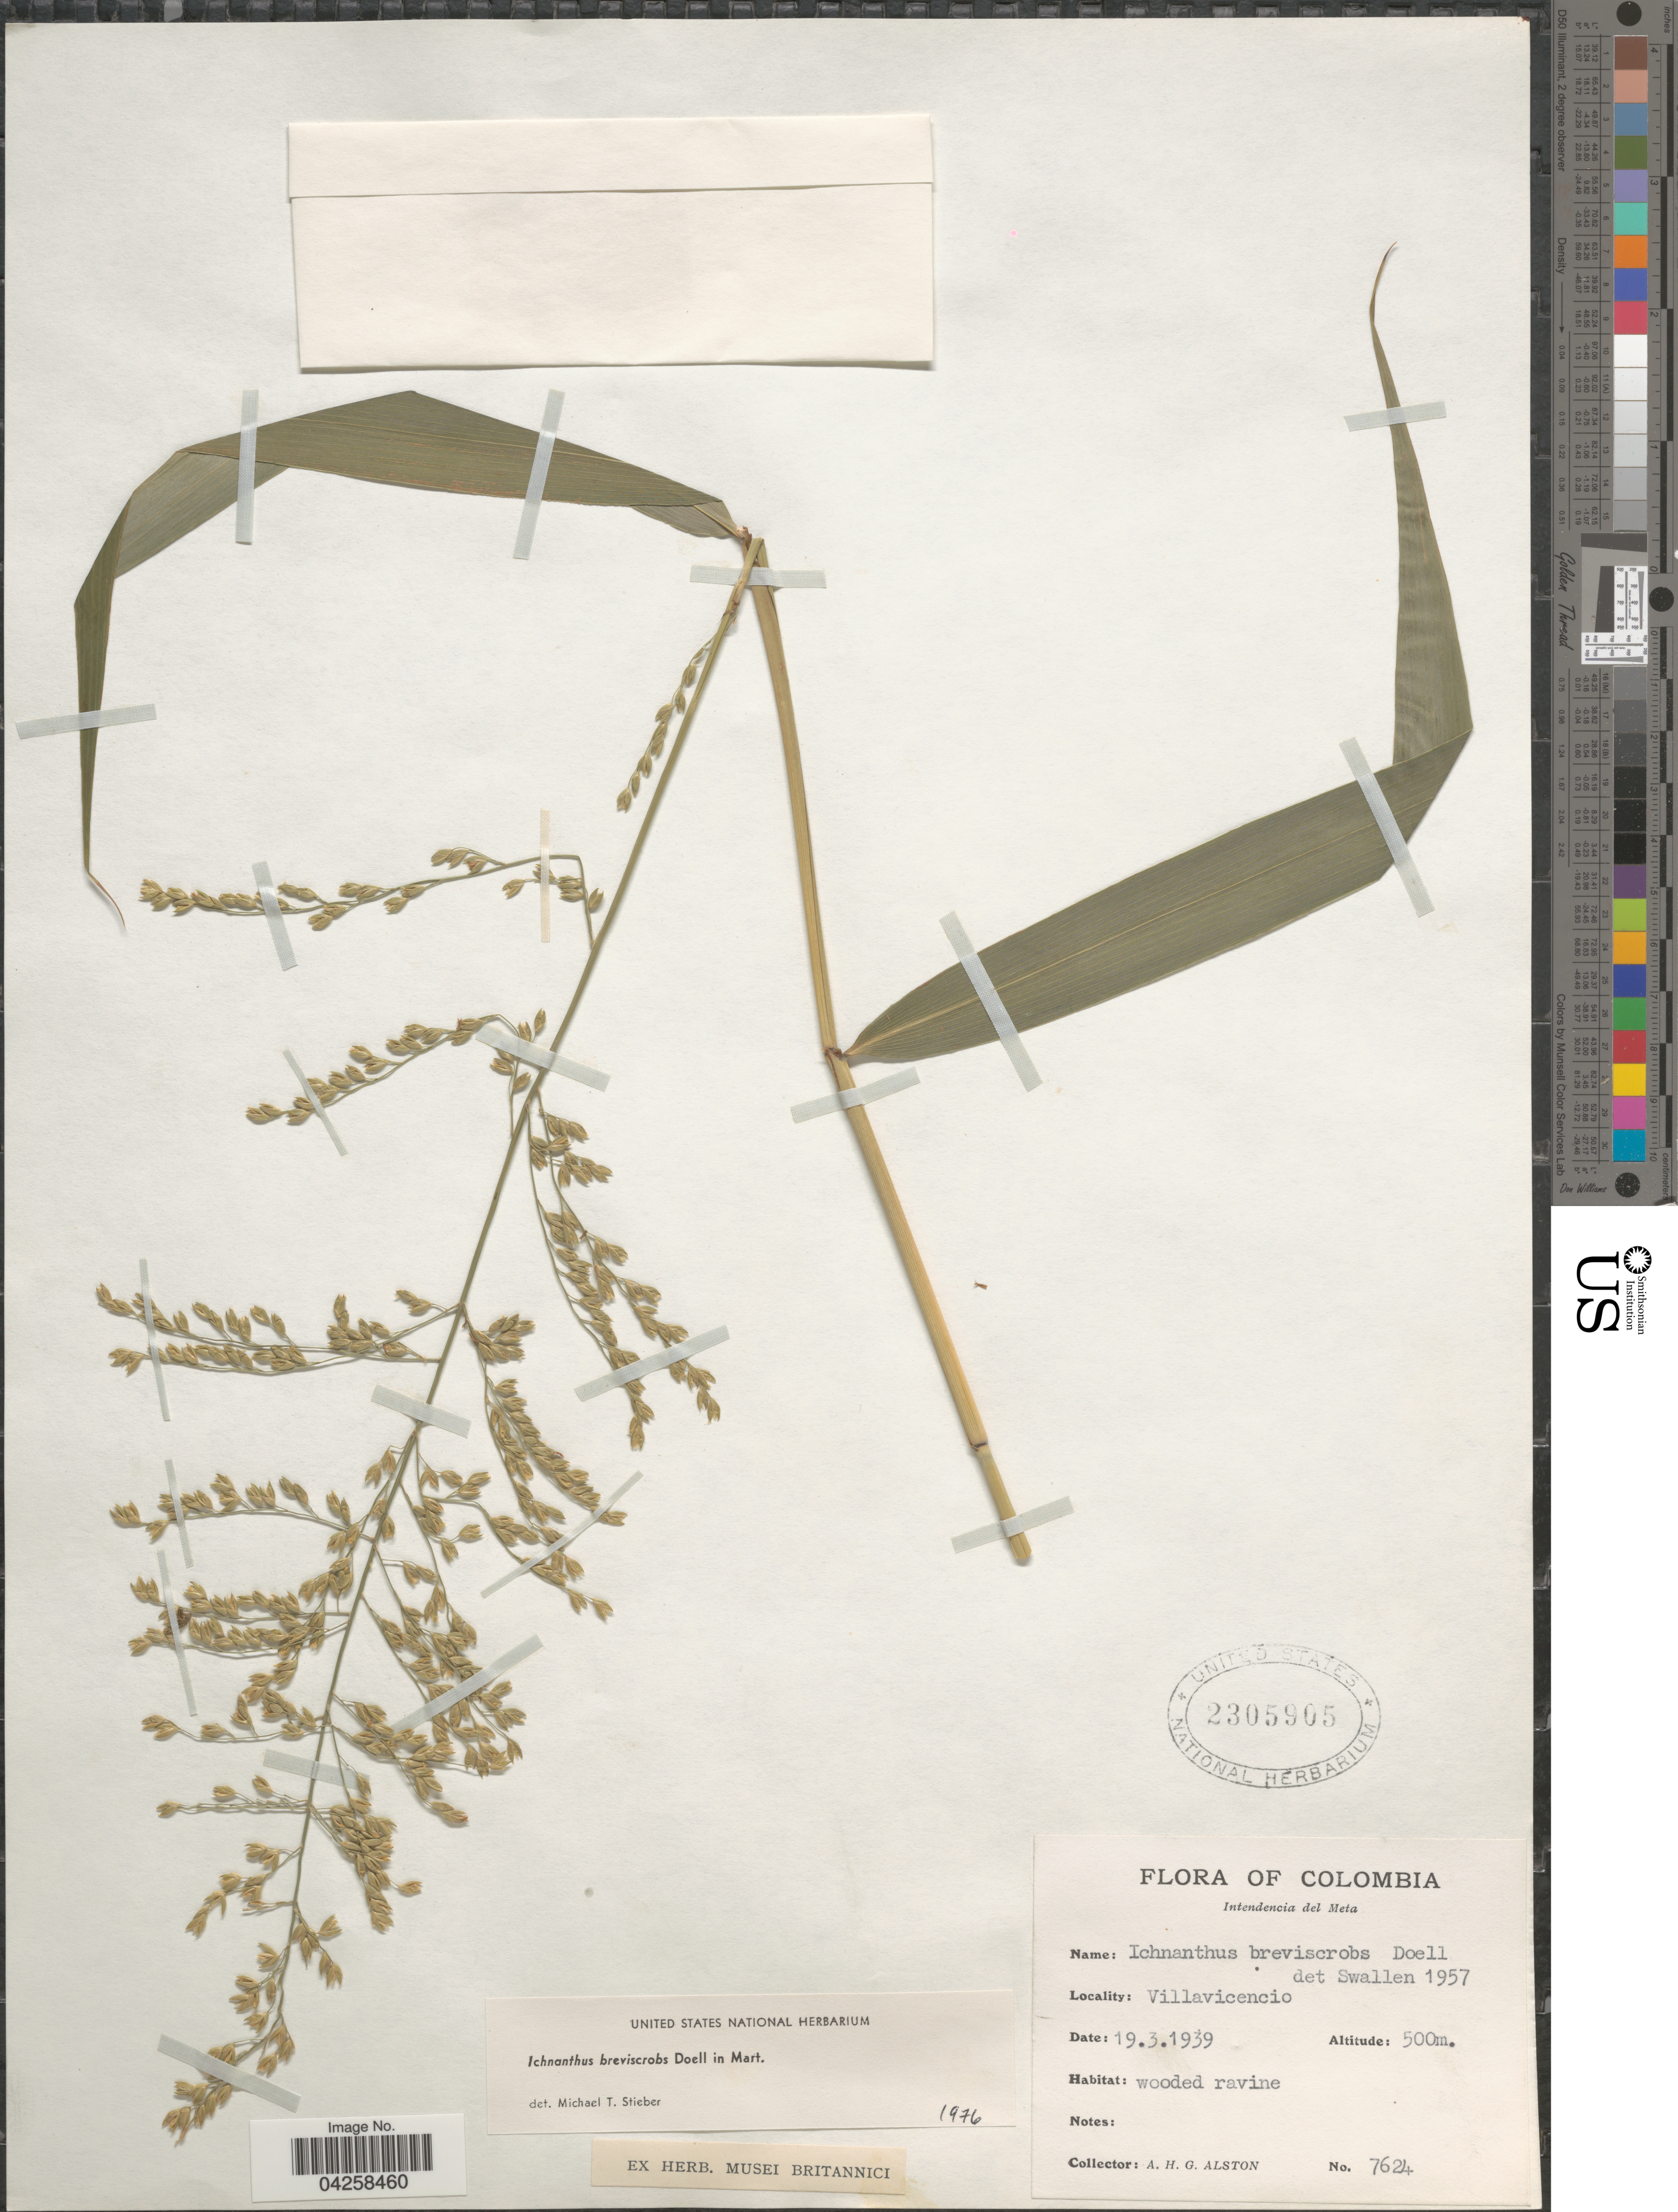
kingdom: Plantae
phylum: Tracheophyta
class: Liliopsida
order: Poales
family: Poaceae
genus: Ichnanthus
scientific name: Ichnanthus breviscrobs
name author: Döll in Mart.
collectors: A. H. Alston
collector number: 7624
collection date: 1939-03-19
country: Colombia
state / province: Meta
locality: Intendencia del Meta. Villavicencio.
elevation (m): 500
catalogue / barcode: US 2305905